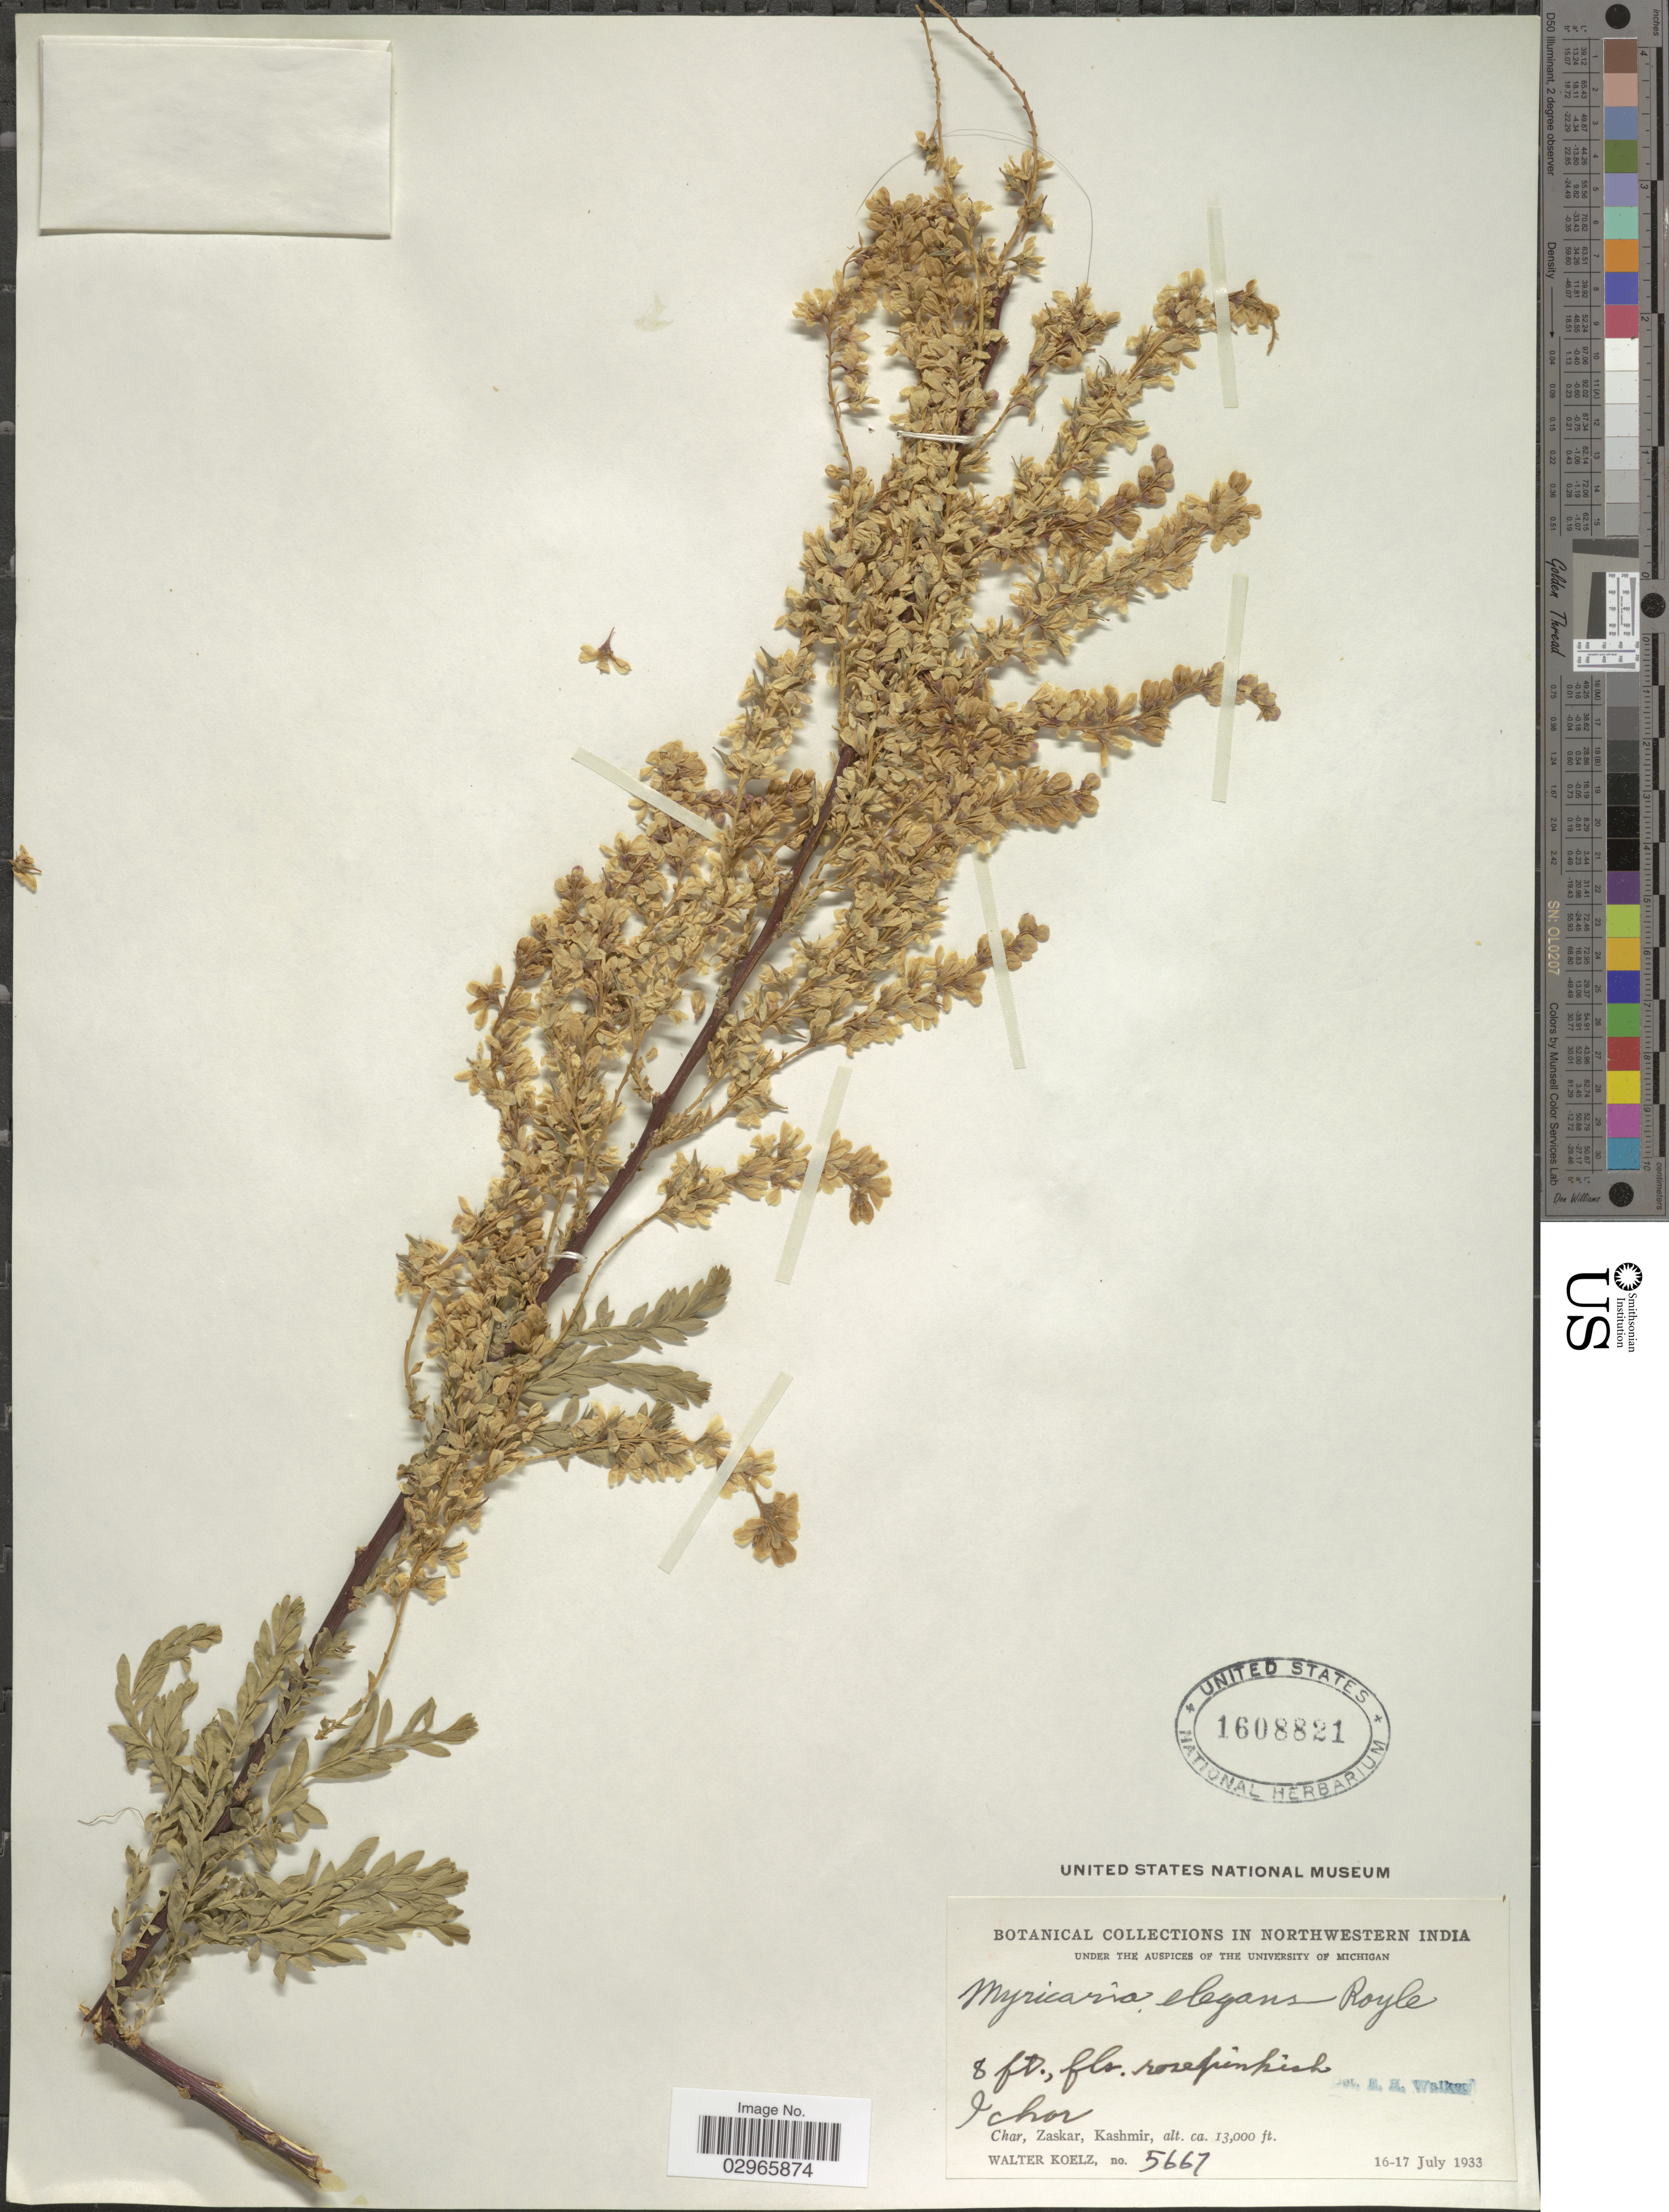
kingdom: Plantae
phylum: Tracheophyta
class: Magnoliopsida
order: Caryophyllales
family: Tamaricaceae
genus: Myrtama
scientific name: Myrtama elegans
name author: (Royle) Kinzik.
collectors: W. N. Koelz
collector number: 5667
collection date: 1933-07-16/1933-07-17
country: India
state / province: Jammu and Kashmir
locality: Northwestern India. Ichor. [unsure placement] Char, Zaskar, Kashmir.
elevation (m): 3962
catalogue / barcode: US 1608821